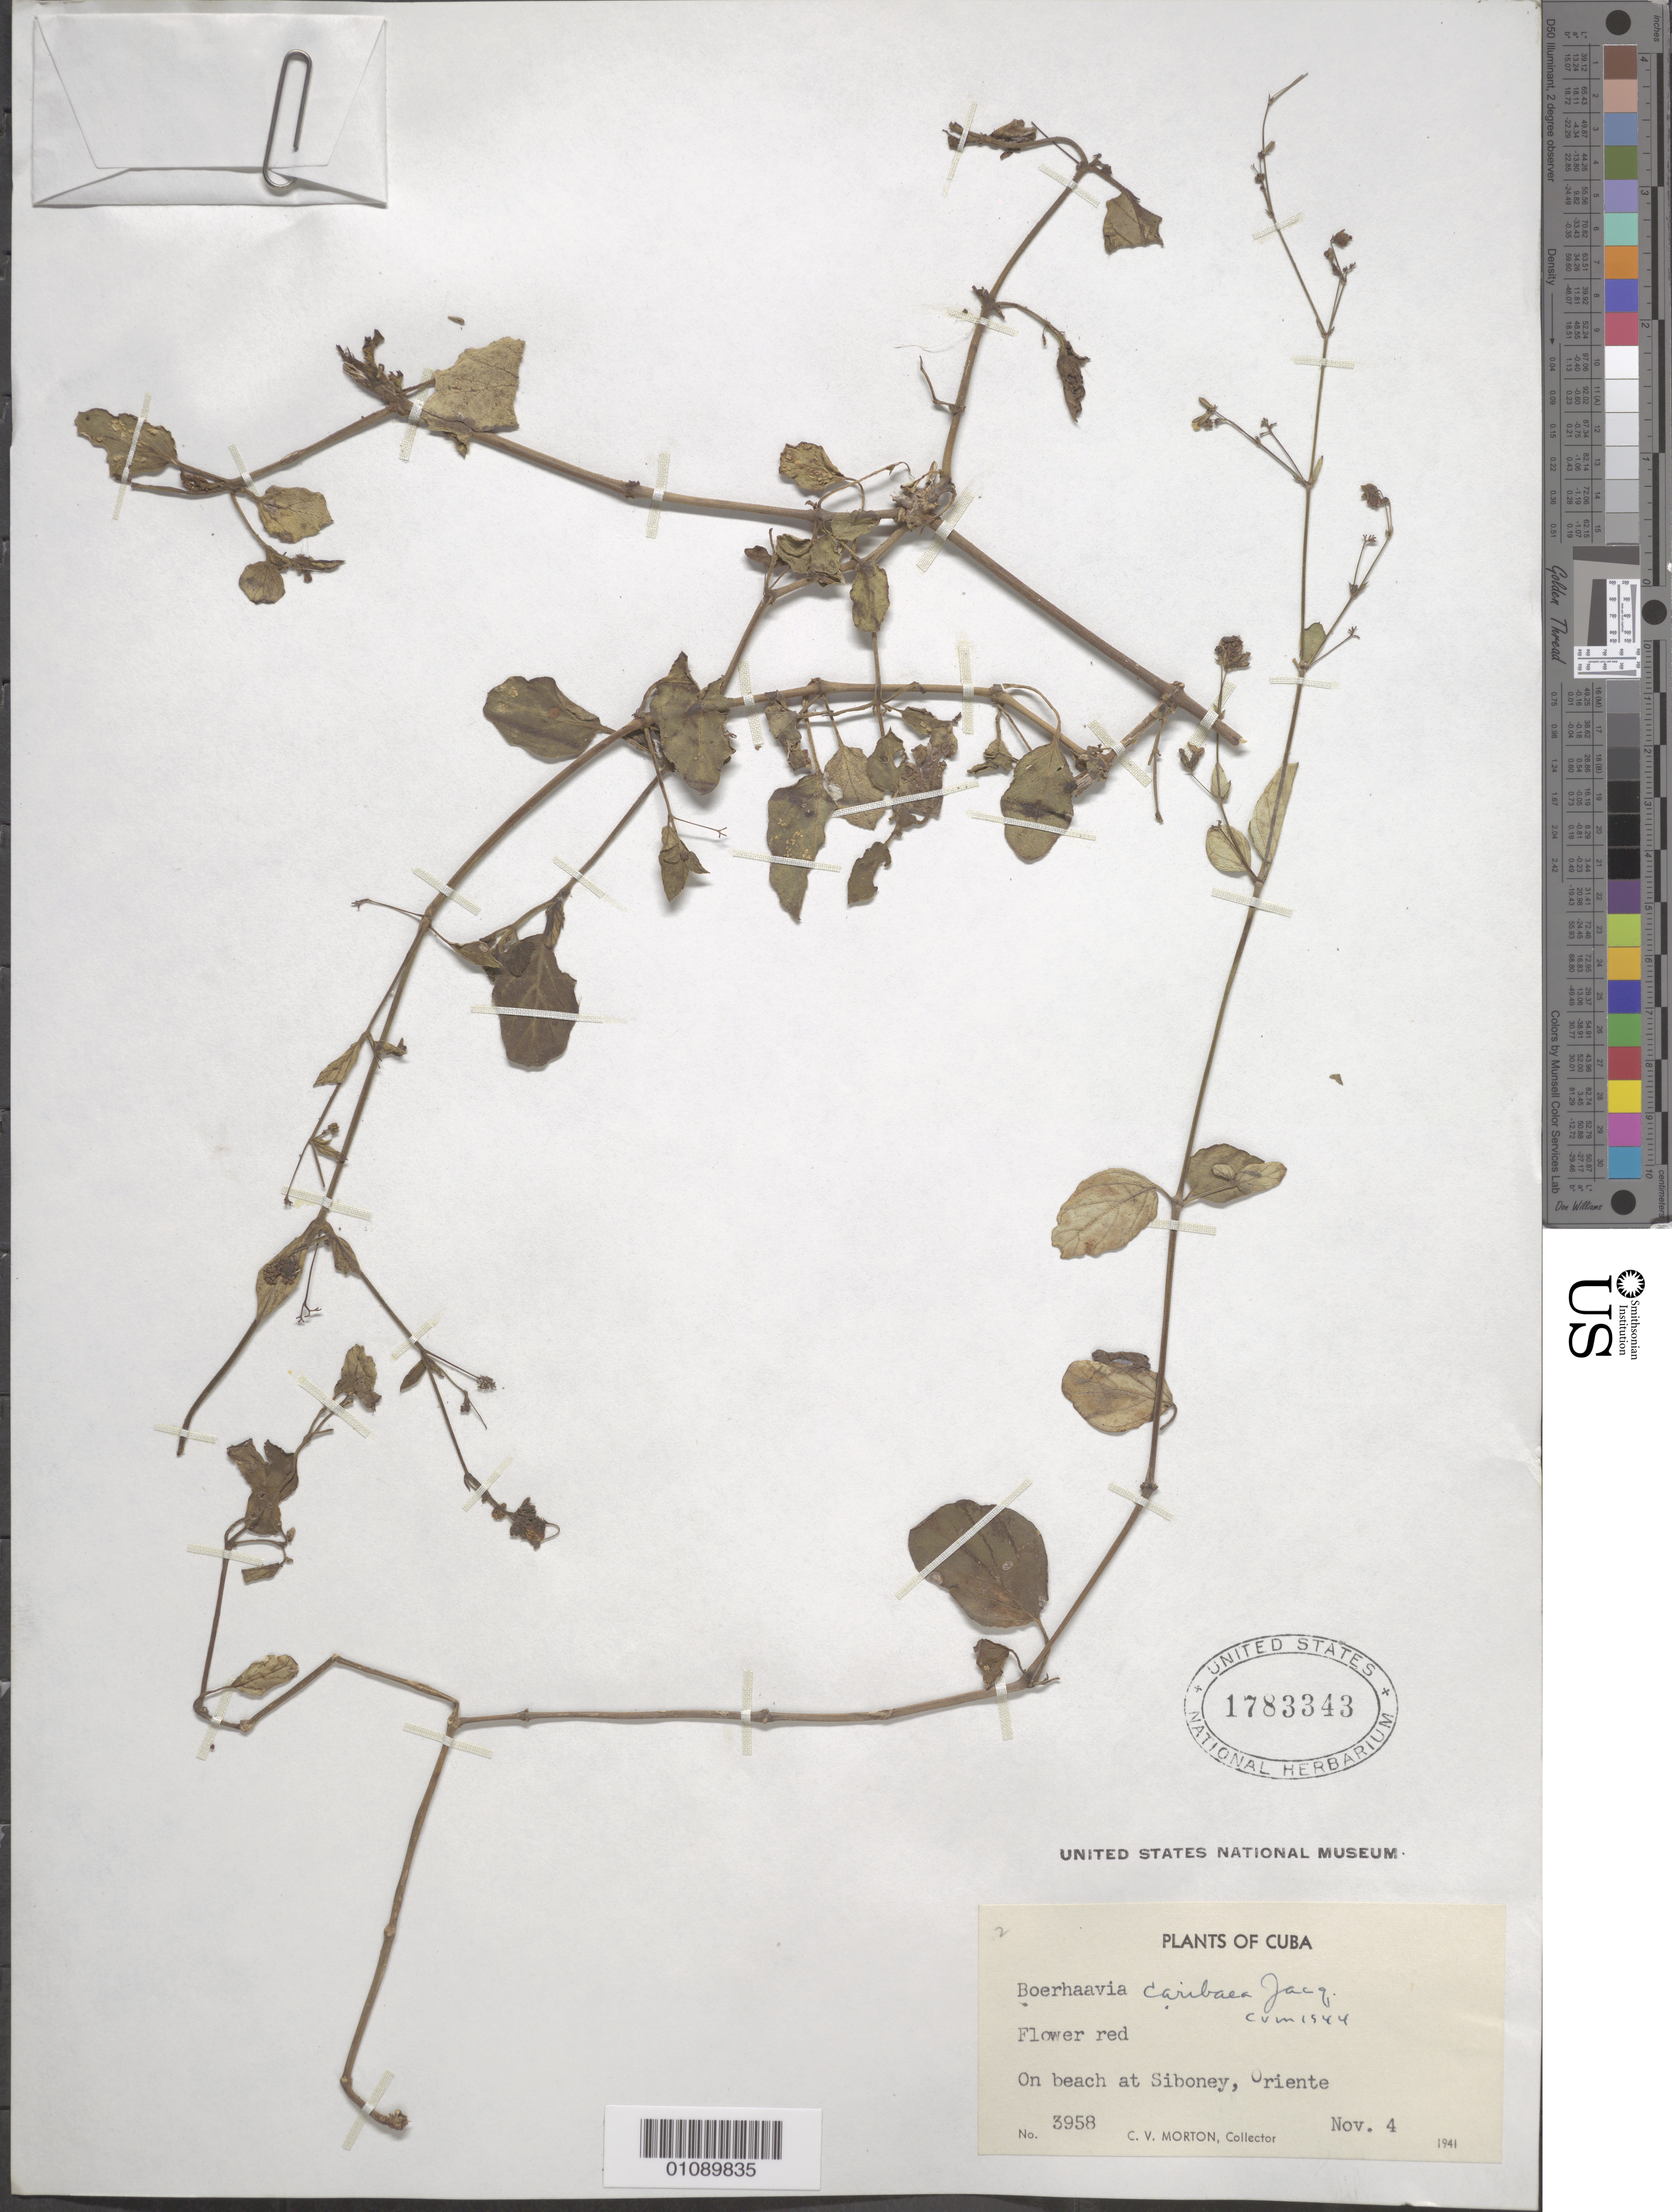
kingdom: Plantae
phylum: Tracheophyta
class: Magnoliopsida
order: Caryophyllales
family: Nyctaginaceae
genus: Boerhavia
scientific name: Boerhavia caribaea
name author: Jacq.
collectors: C. V. Morton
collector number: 3958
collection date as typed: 04 Nov 1941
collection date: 1941-11-04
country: Cuba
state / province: Santiago de Cuba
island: Cuba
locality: Oriente, Siboney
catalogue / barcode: US 1783343